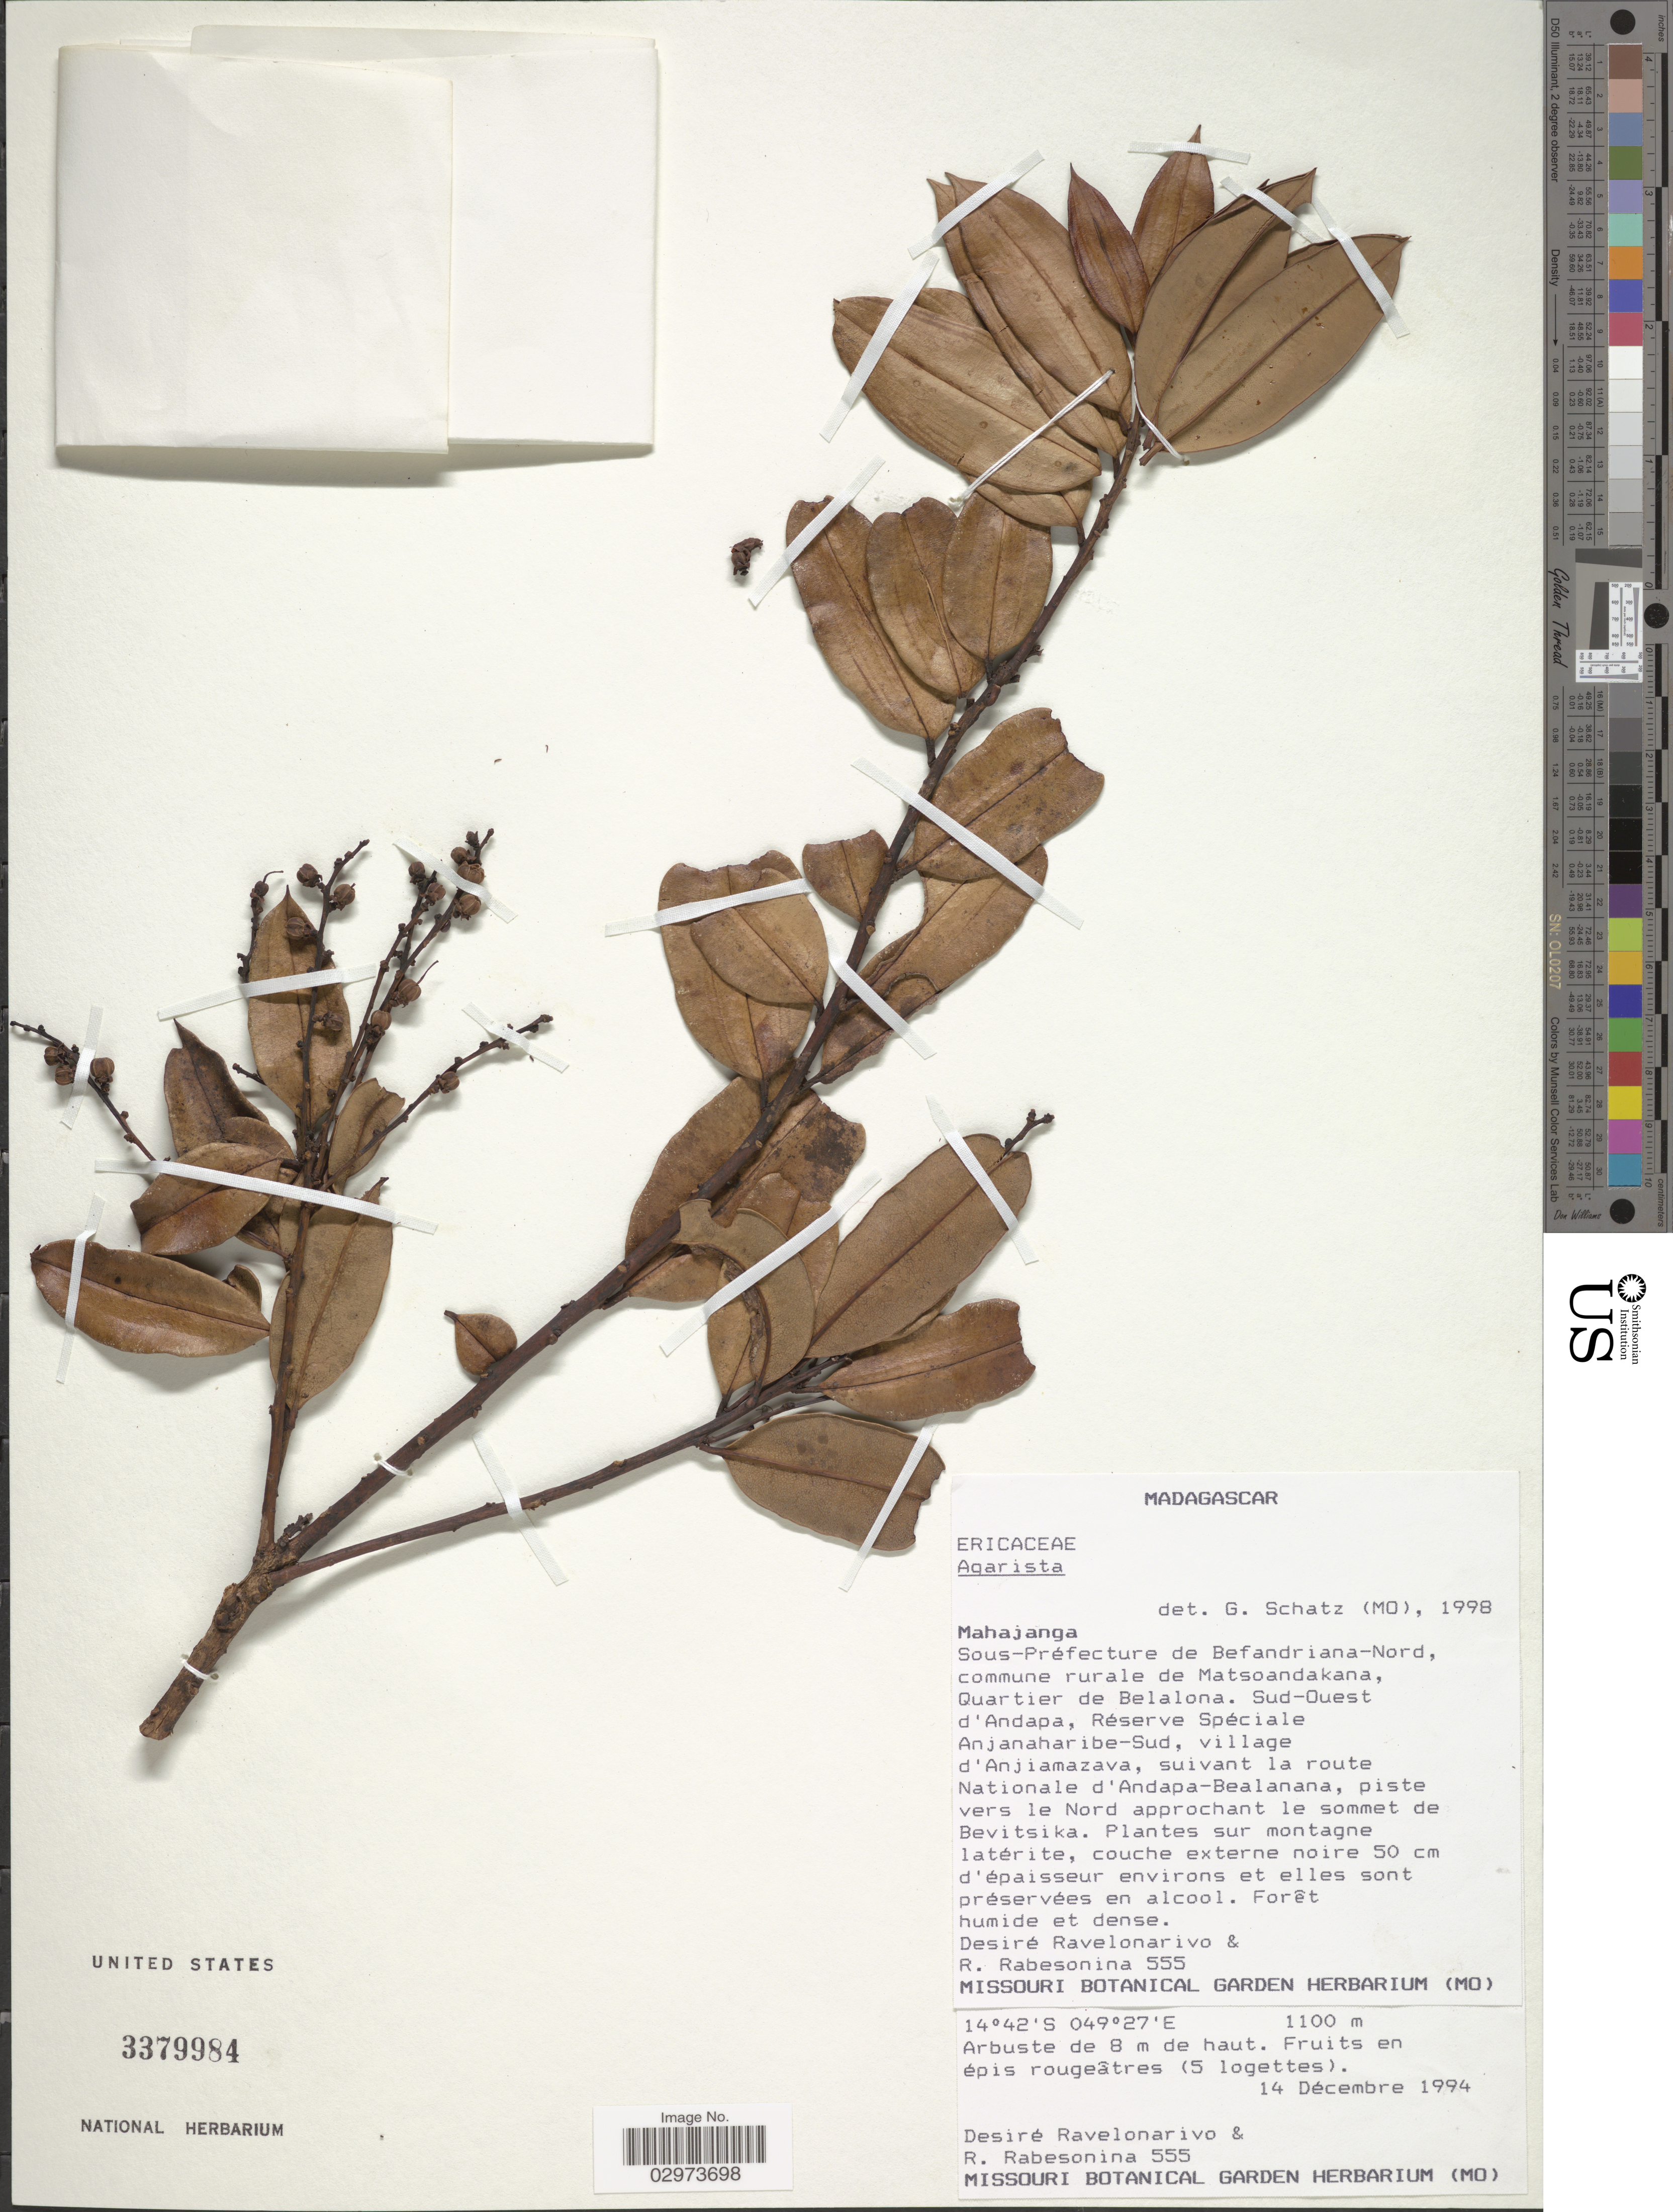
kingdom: Plantae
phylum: Tracheophyta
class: Magnoliopsida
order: Ericales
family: Ericaceae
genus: Agarista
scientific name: Agarista sp.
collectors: D. Ravelonarivo & R. Rabesonina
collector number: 555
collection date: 1994-12-14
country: Madagascar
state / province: Sava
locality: Sous-Préfecture de Befandriana-Nord, commune rurale de Matsoandakana, Quartier de Belalona. Sud-Ouest d'Andapa, Réserve Spéciale Anjanaharibe-Sud, village d'Anjiamazava, suivant la route Nationale d'Andapa-Bealanana, piste vers le Nord approchant le sommet de Bevitsika.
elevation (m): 1100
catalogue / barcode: US 3379984